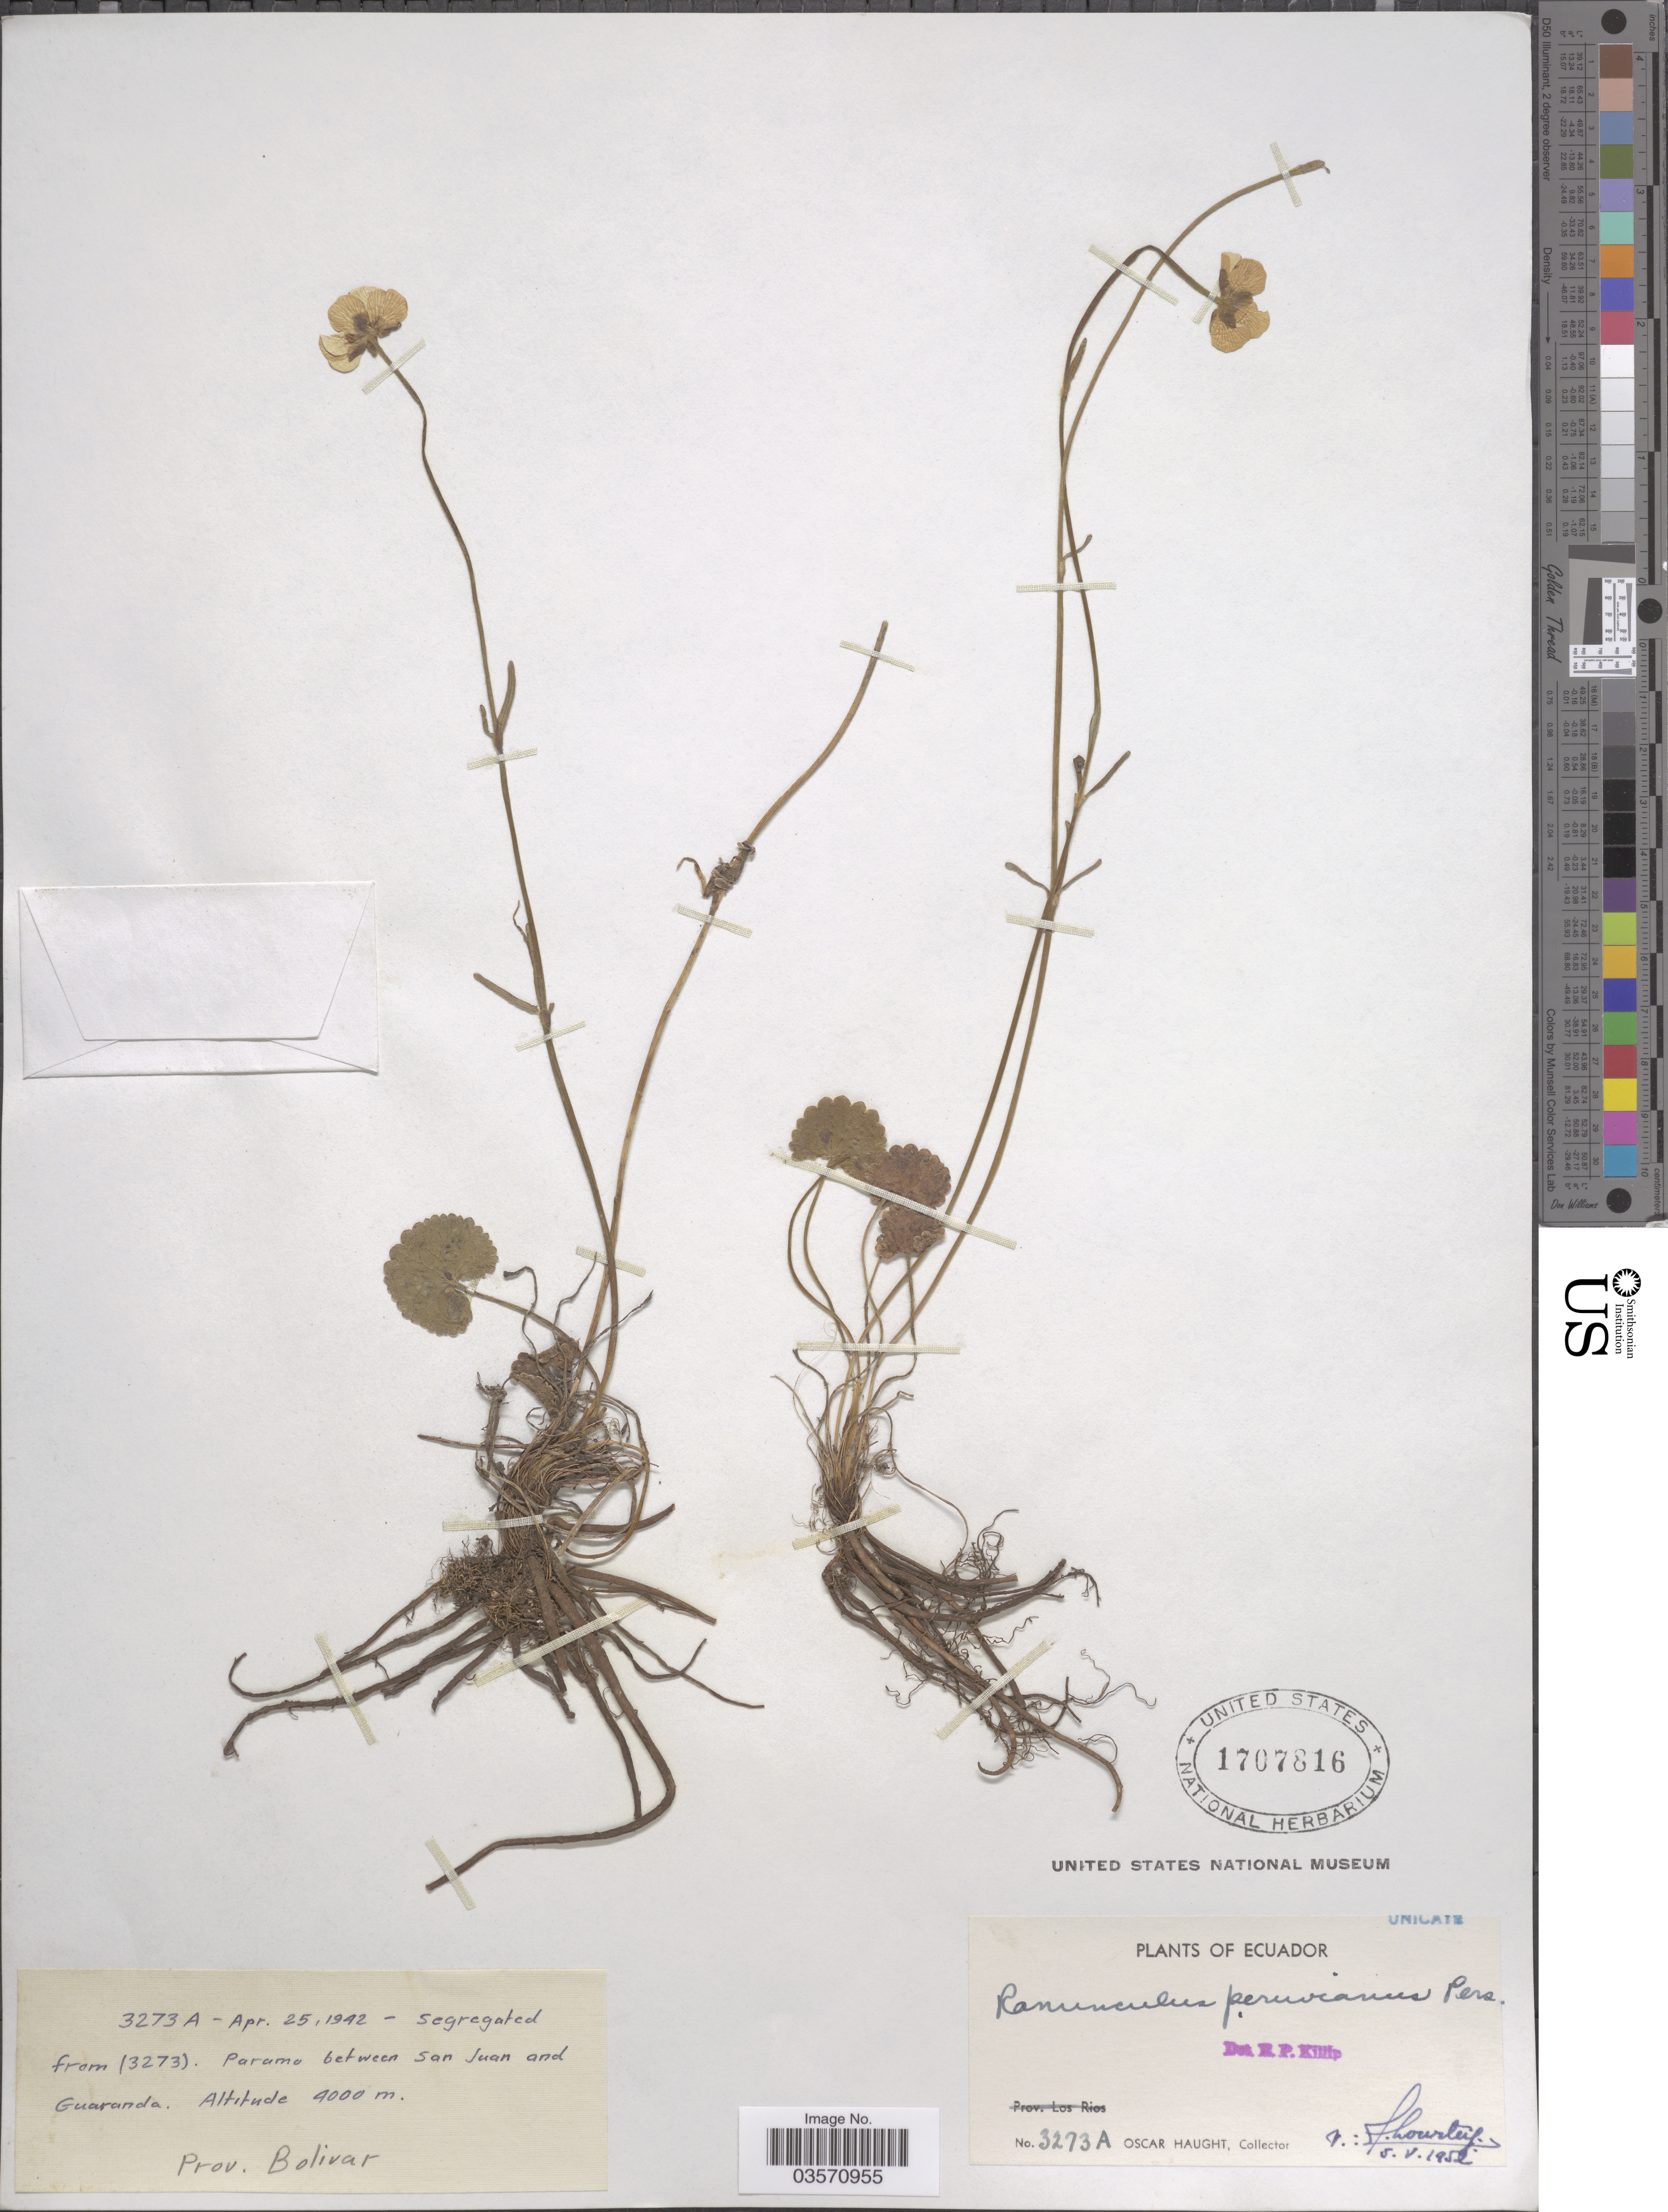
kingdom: Plantae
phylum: Tracheophyta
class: Magnoliopsida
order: Ranunculales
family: Ranunculaceae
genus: Ranunculus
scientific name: Ranunculus peruvianus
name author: Pers.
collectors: O. Haught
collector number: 3273A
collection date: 1942-04-25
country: Ecuador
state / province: Bolívar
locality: Paramo between San Juan and Guaranda.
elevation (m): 4000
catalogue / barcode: US 1707816